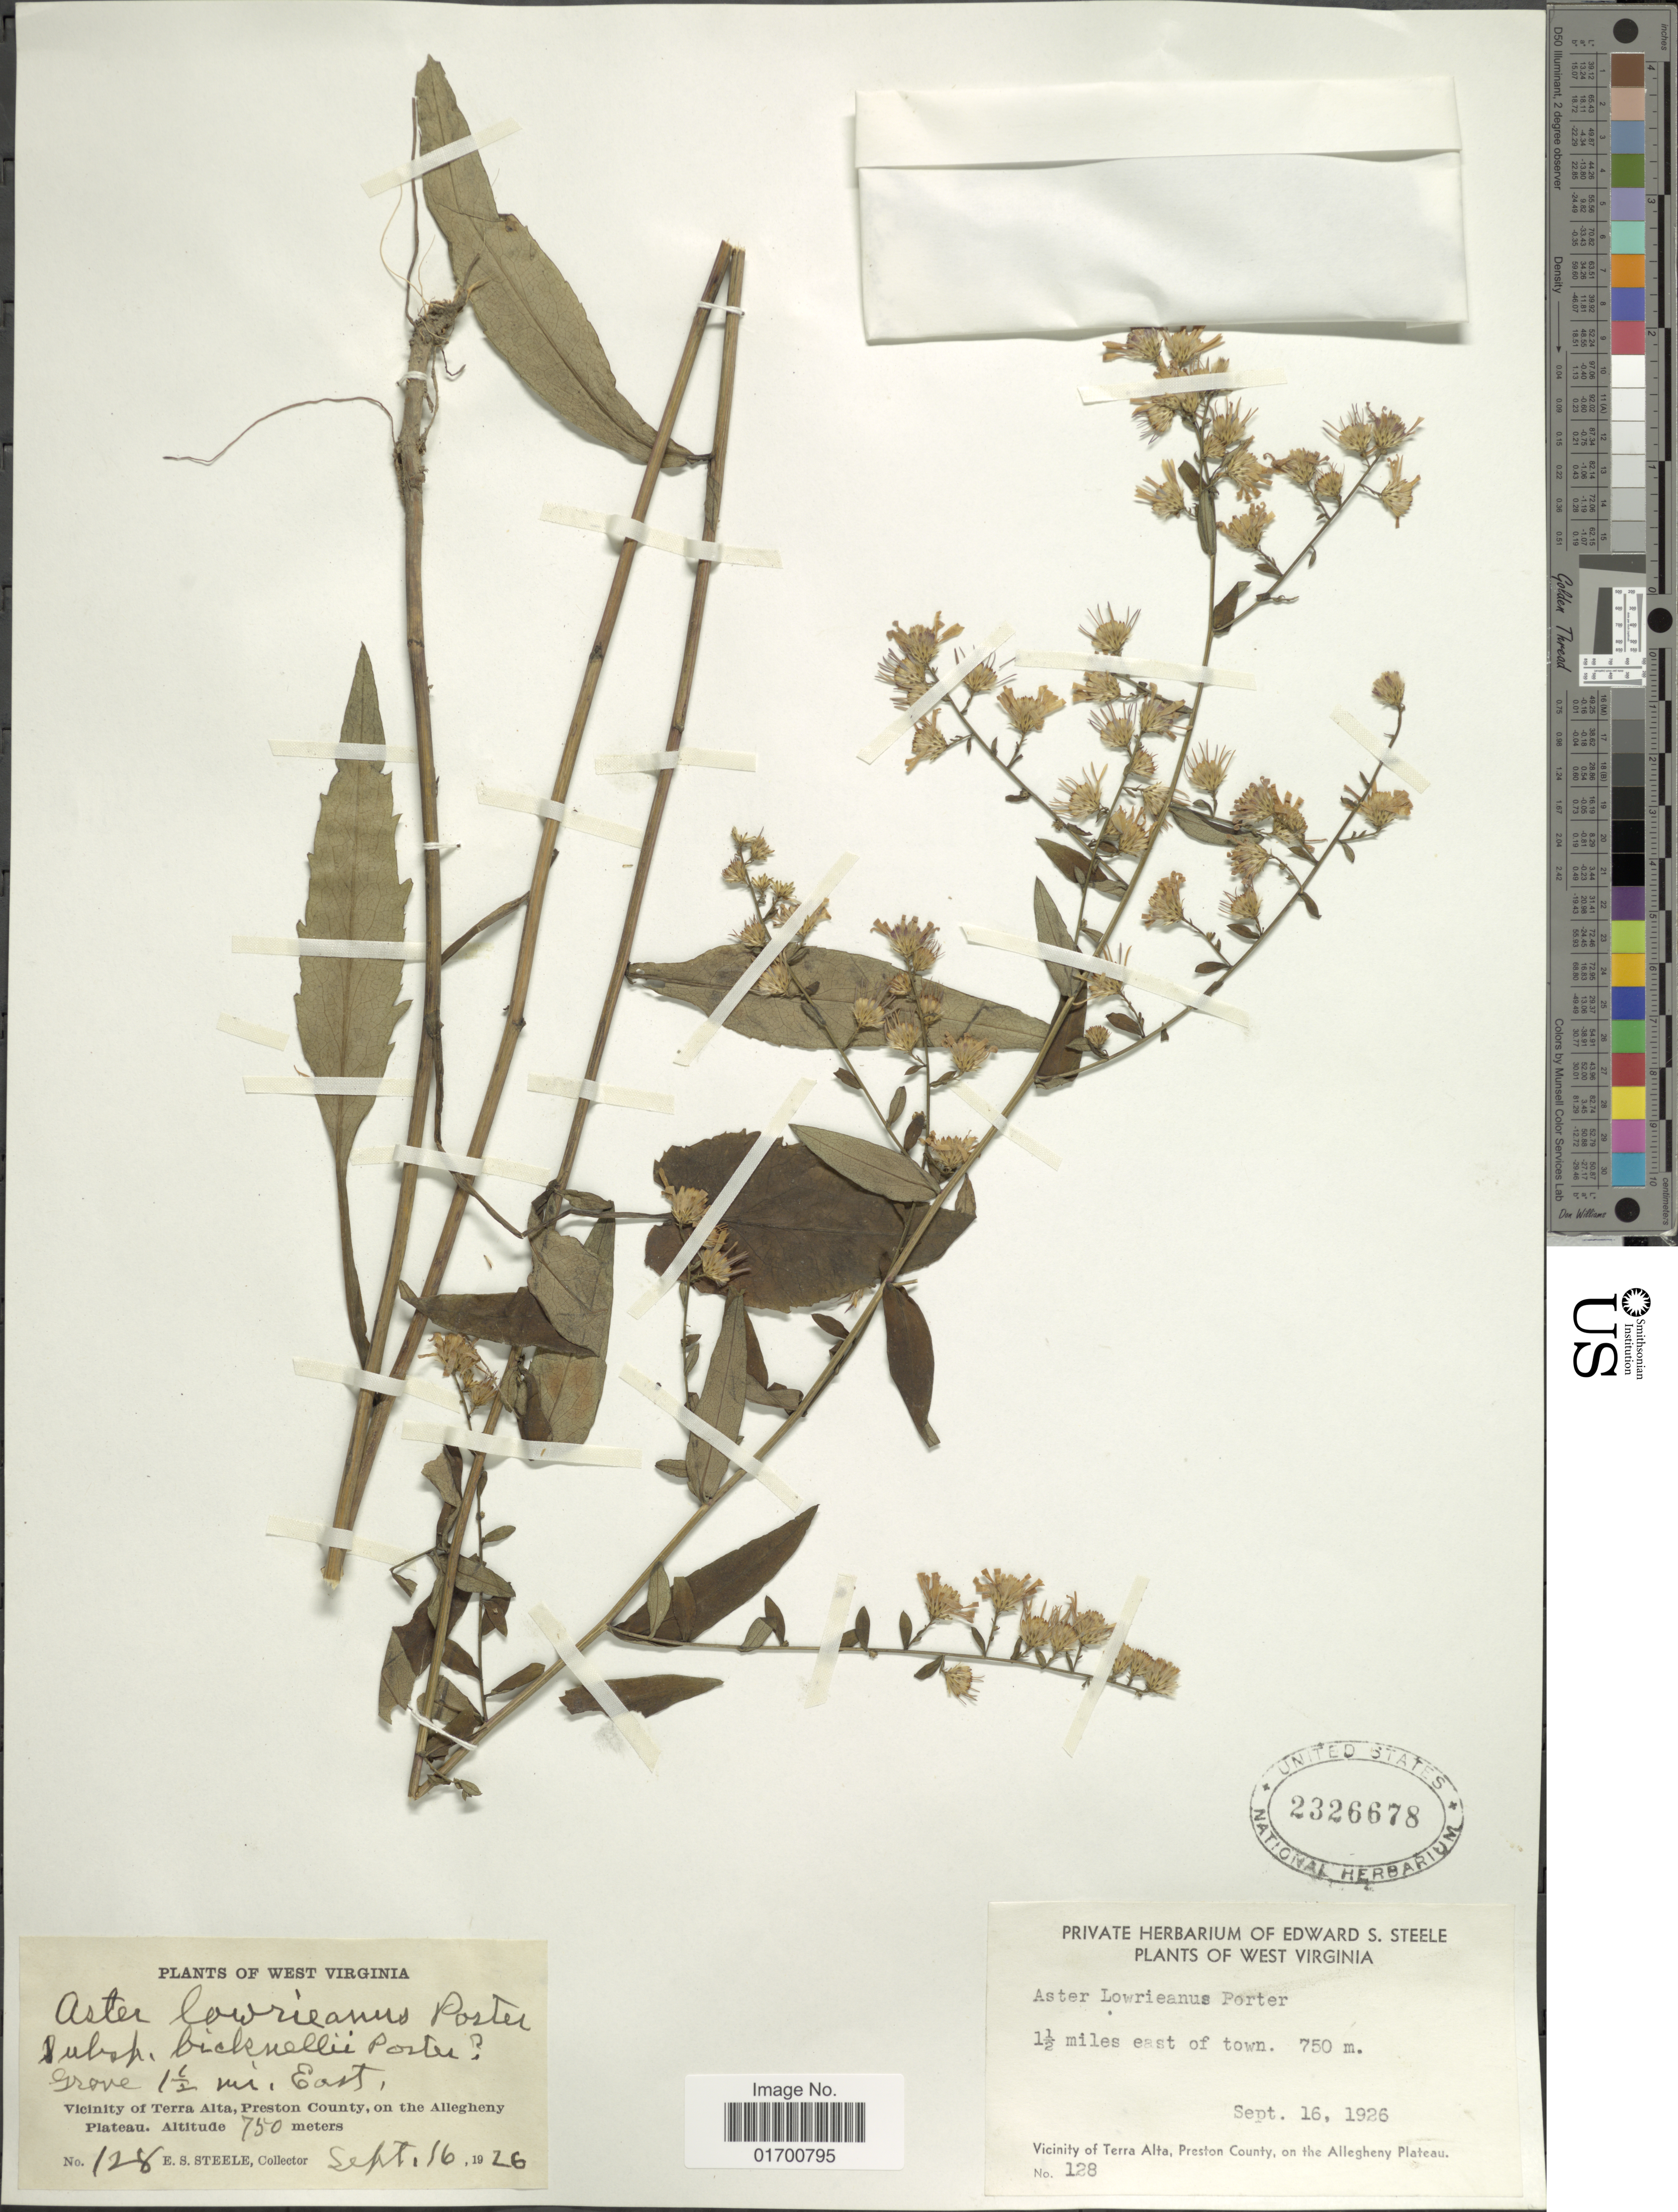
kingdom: Plantae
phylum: Tracheophyta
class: Magnoliopsida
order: Asterales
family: Asteraceae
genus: Symphyotrichum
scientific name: Symphyotrichum lowrieanum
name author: (Porter) G.L. Nesom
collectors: E. Steele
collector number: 128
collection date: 1926-09-16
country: United States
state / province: West Virginia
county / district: Preston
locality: Grove, 1½ mi. east of town, Vicinity of Terra Alta, Preston County, on the Allegheny Plateau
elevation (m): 750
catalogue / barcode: US 2326678